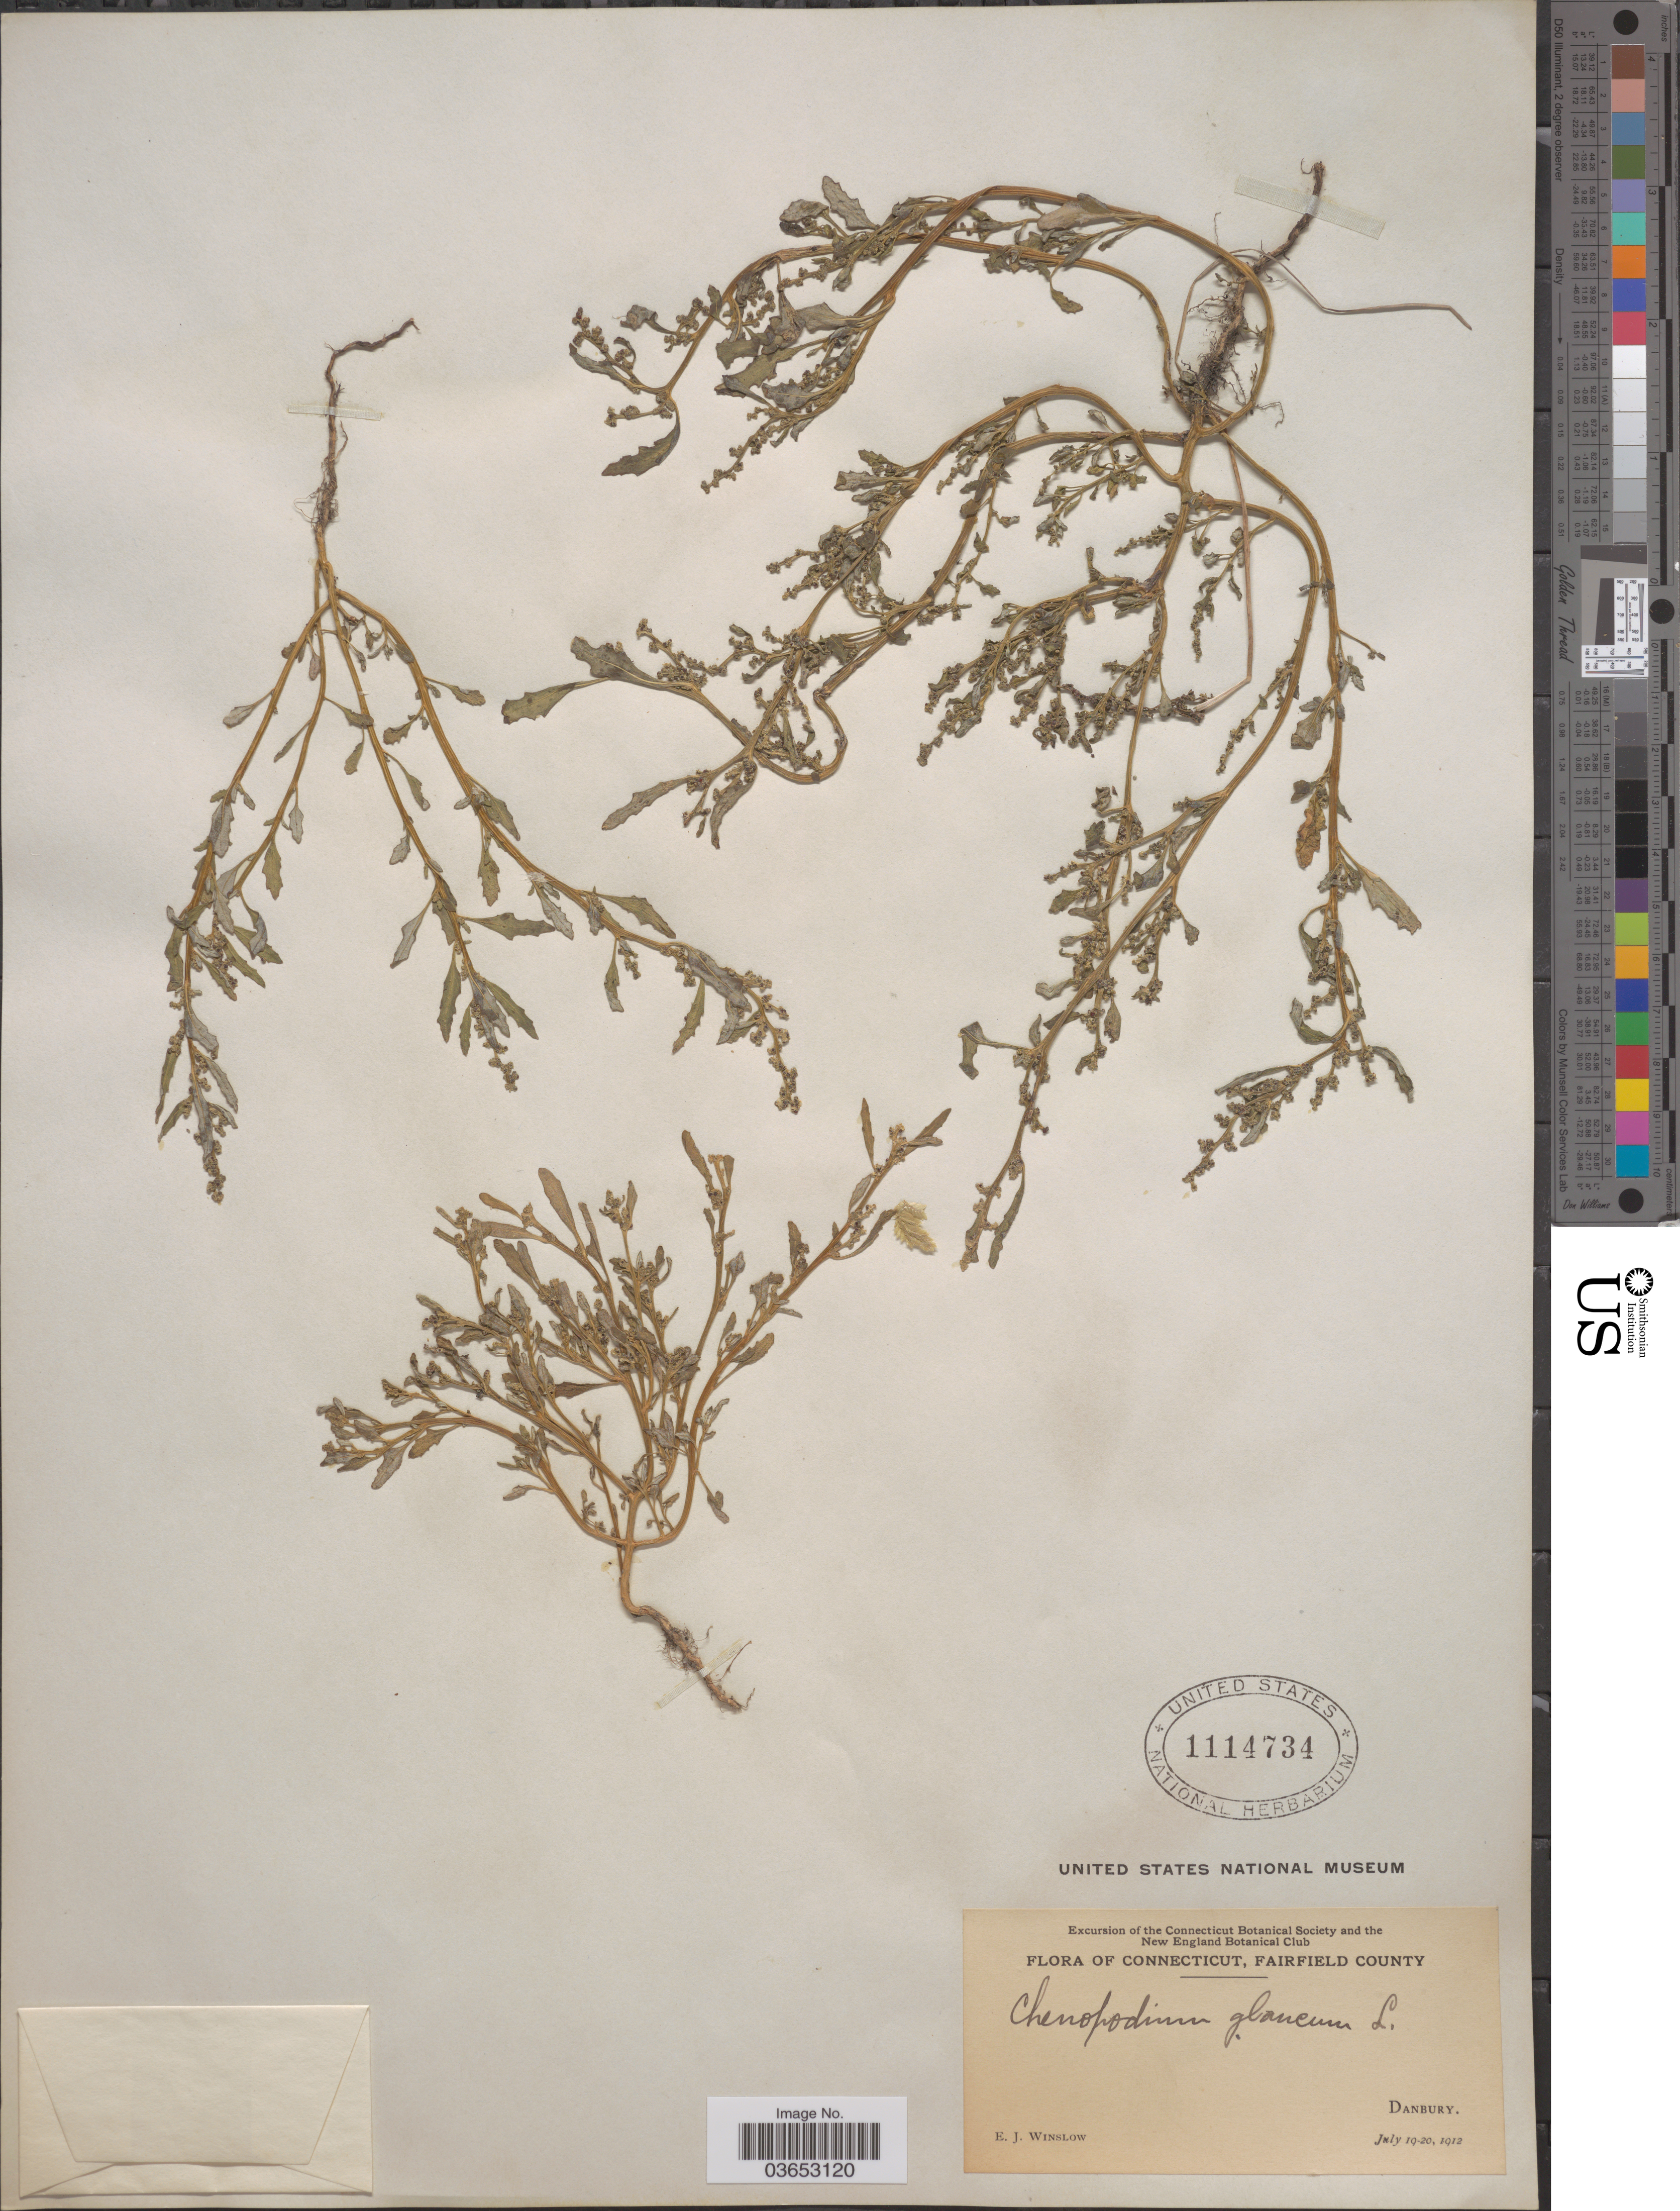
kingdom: Plantae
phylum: Tracheophyta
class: Magnoliopsida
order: Caryophyllales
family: Amaranthaceae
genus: Chenopodium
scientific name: Chenopodium glaucum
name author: L.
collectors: E. Winslow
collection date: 1912-07-19/1912-07-20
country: United States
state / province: Connecticut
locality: Fairfield County. Danbury.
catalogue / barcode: US 1114734